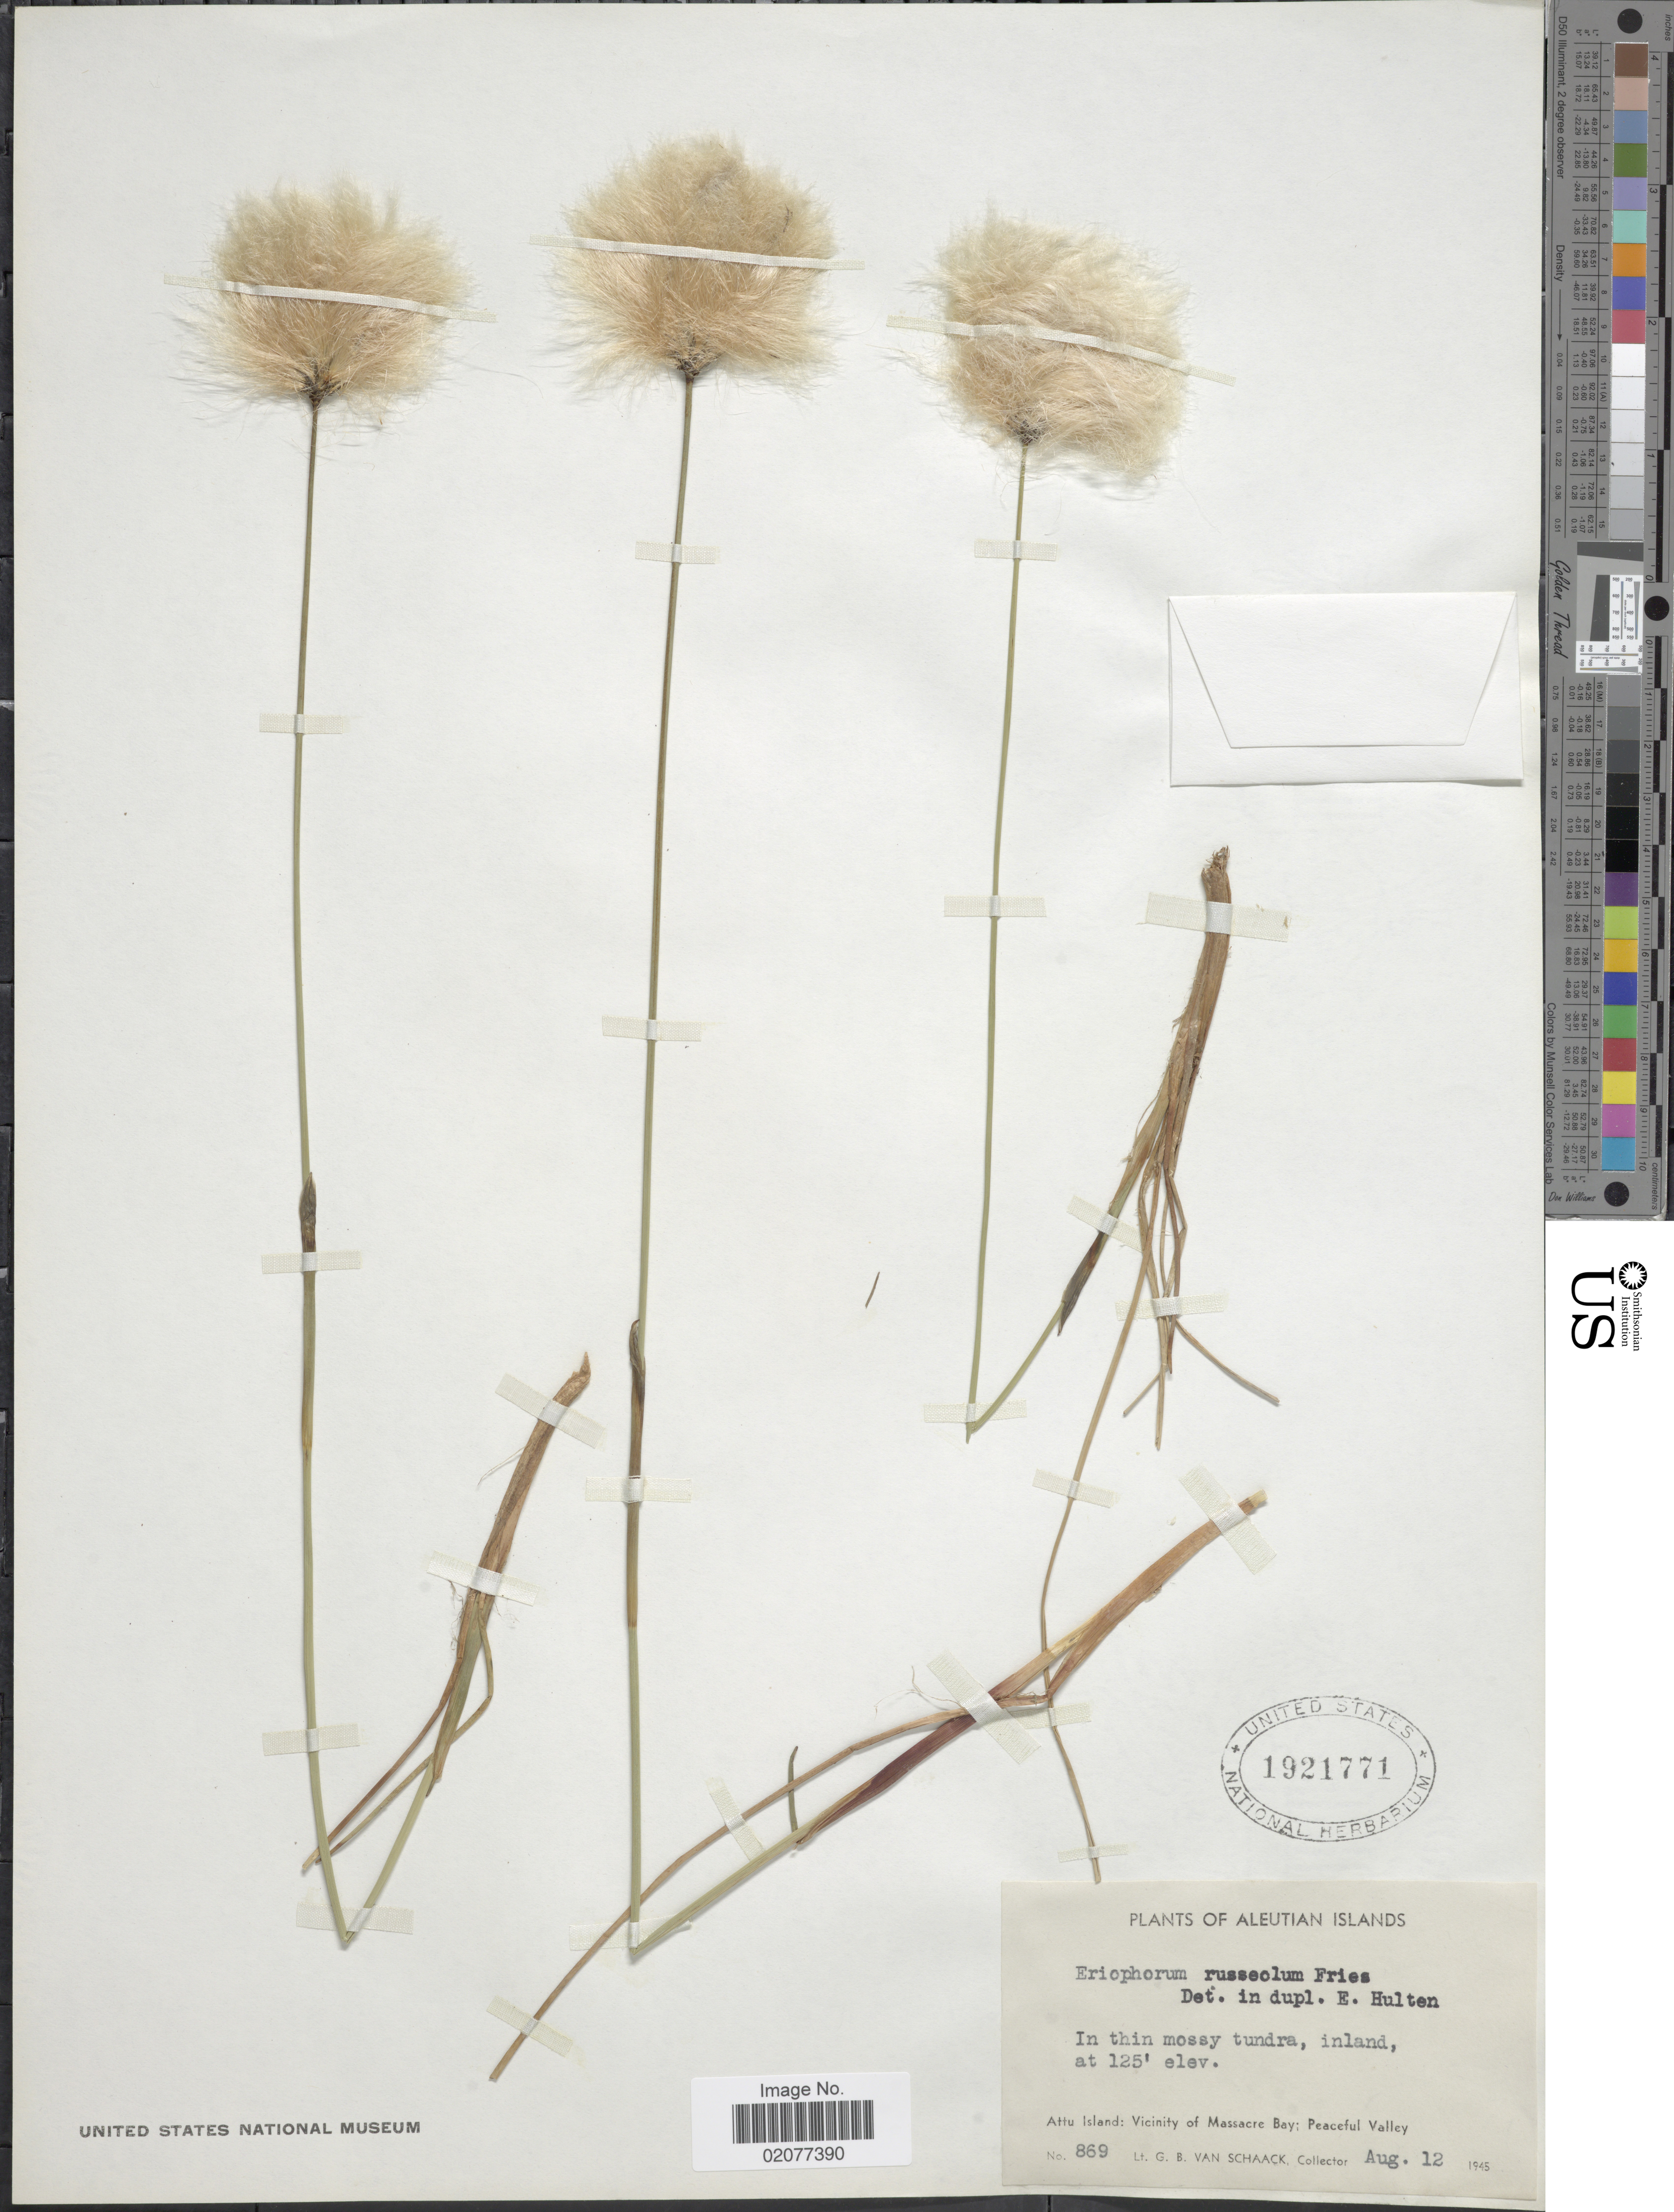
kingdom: Plantae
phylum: Tracheophyta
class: Liliopsida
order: Poales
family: Cyperaceae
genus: Eriophorum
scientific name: Eriophorum chamissonis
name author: C.A. Mey.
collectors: G. Van Schaack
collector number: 869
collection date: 1945-08-12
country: United States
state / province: Alaska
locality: Aleutian Islands. Attu Island: Vicinity of Massacre Bay: Peaceful Valley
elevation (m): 38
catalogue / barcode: US 1921771